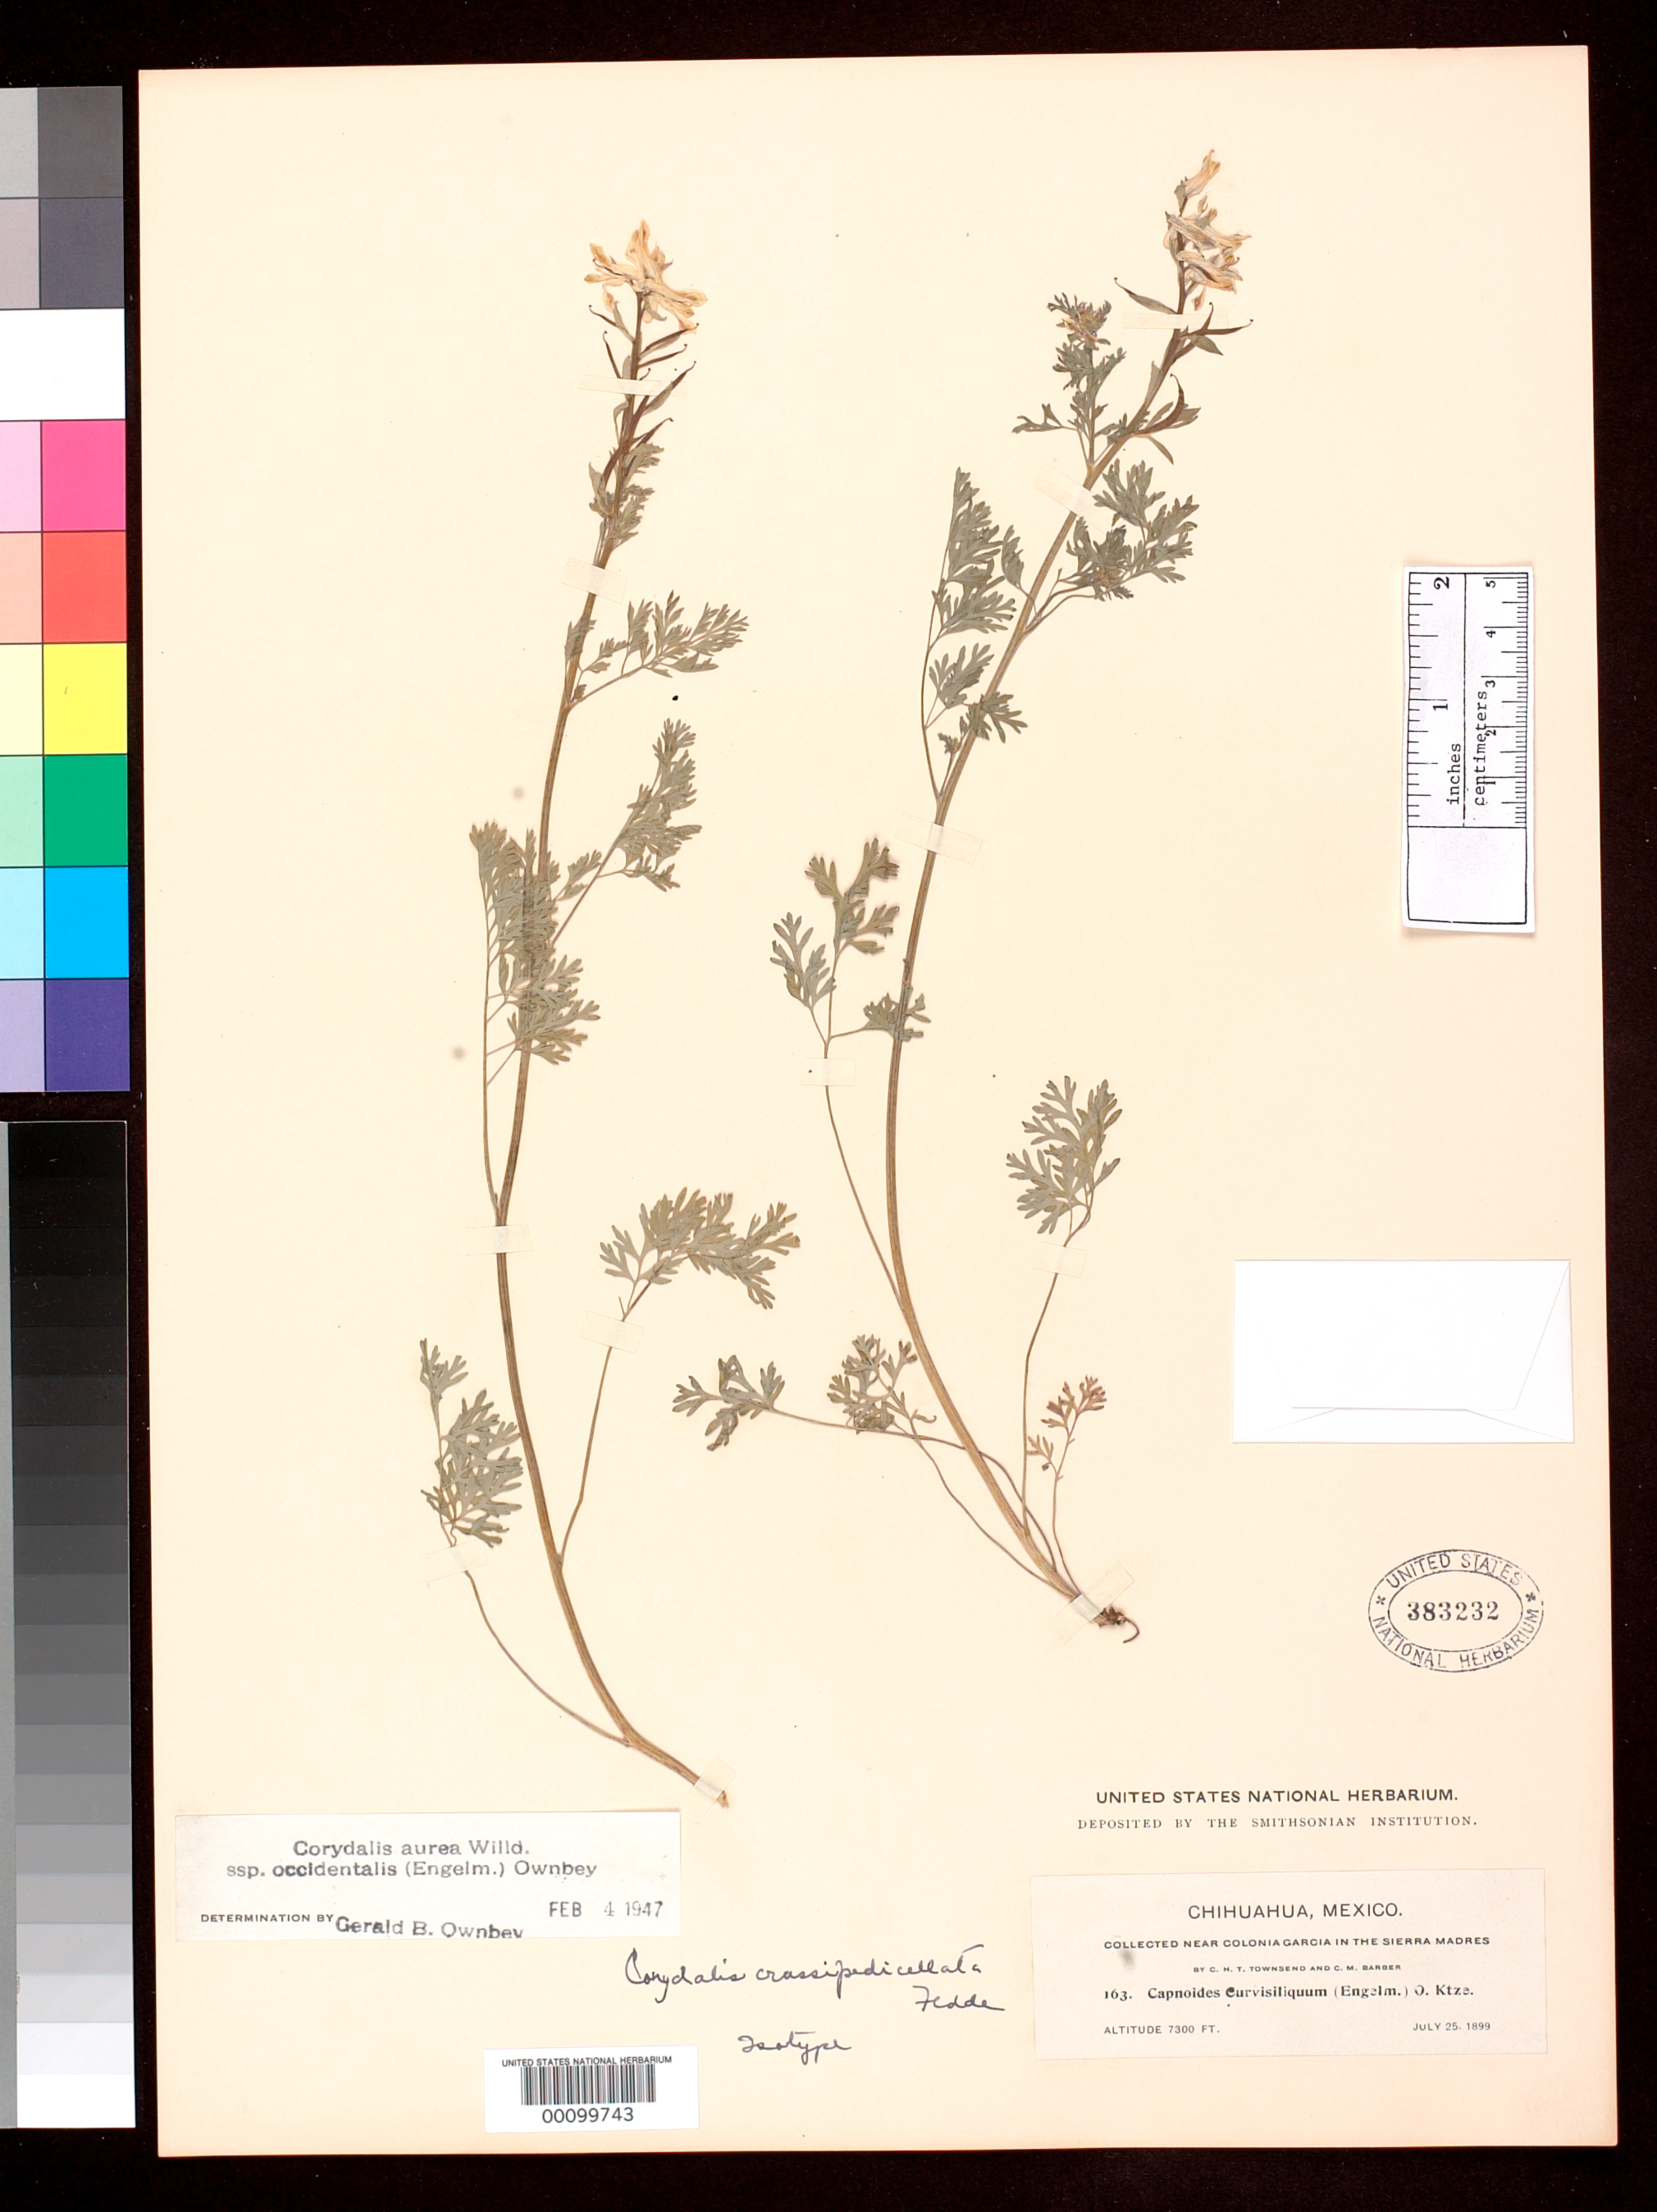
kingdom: Plantae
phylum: Tracheophyta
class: Magnoliopsida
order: Ranunculales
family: Papaveraceae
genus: Corydalis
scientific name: Corydalis cassipedicellata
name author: Fedde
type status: Isotype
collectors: C. H. T. Townsend & C. Barber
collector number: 163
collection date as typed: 25 Jul 1899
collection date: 1899-07-25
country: Mexico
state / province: Chihuahua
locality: Sierra Madres, near Colonia Garcia; alt. 7300 Ft.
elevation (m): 2225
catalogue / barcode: US 383232